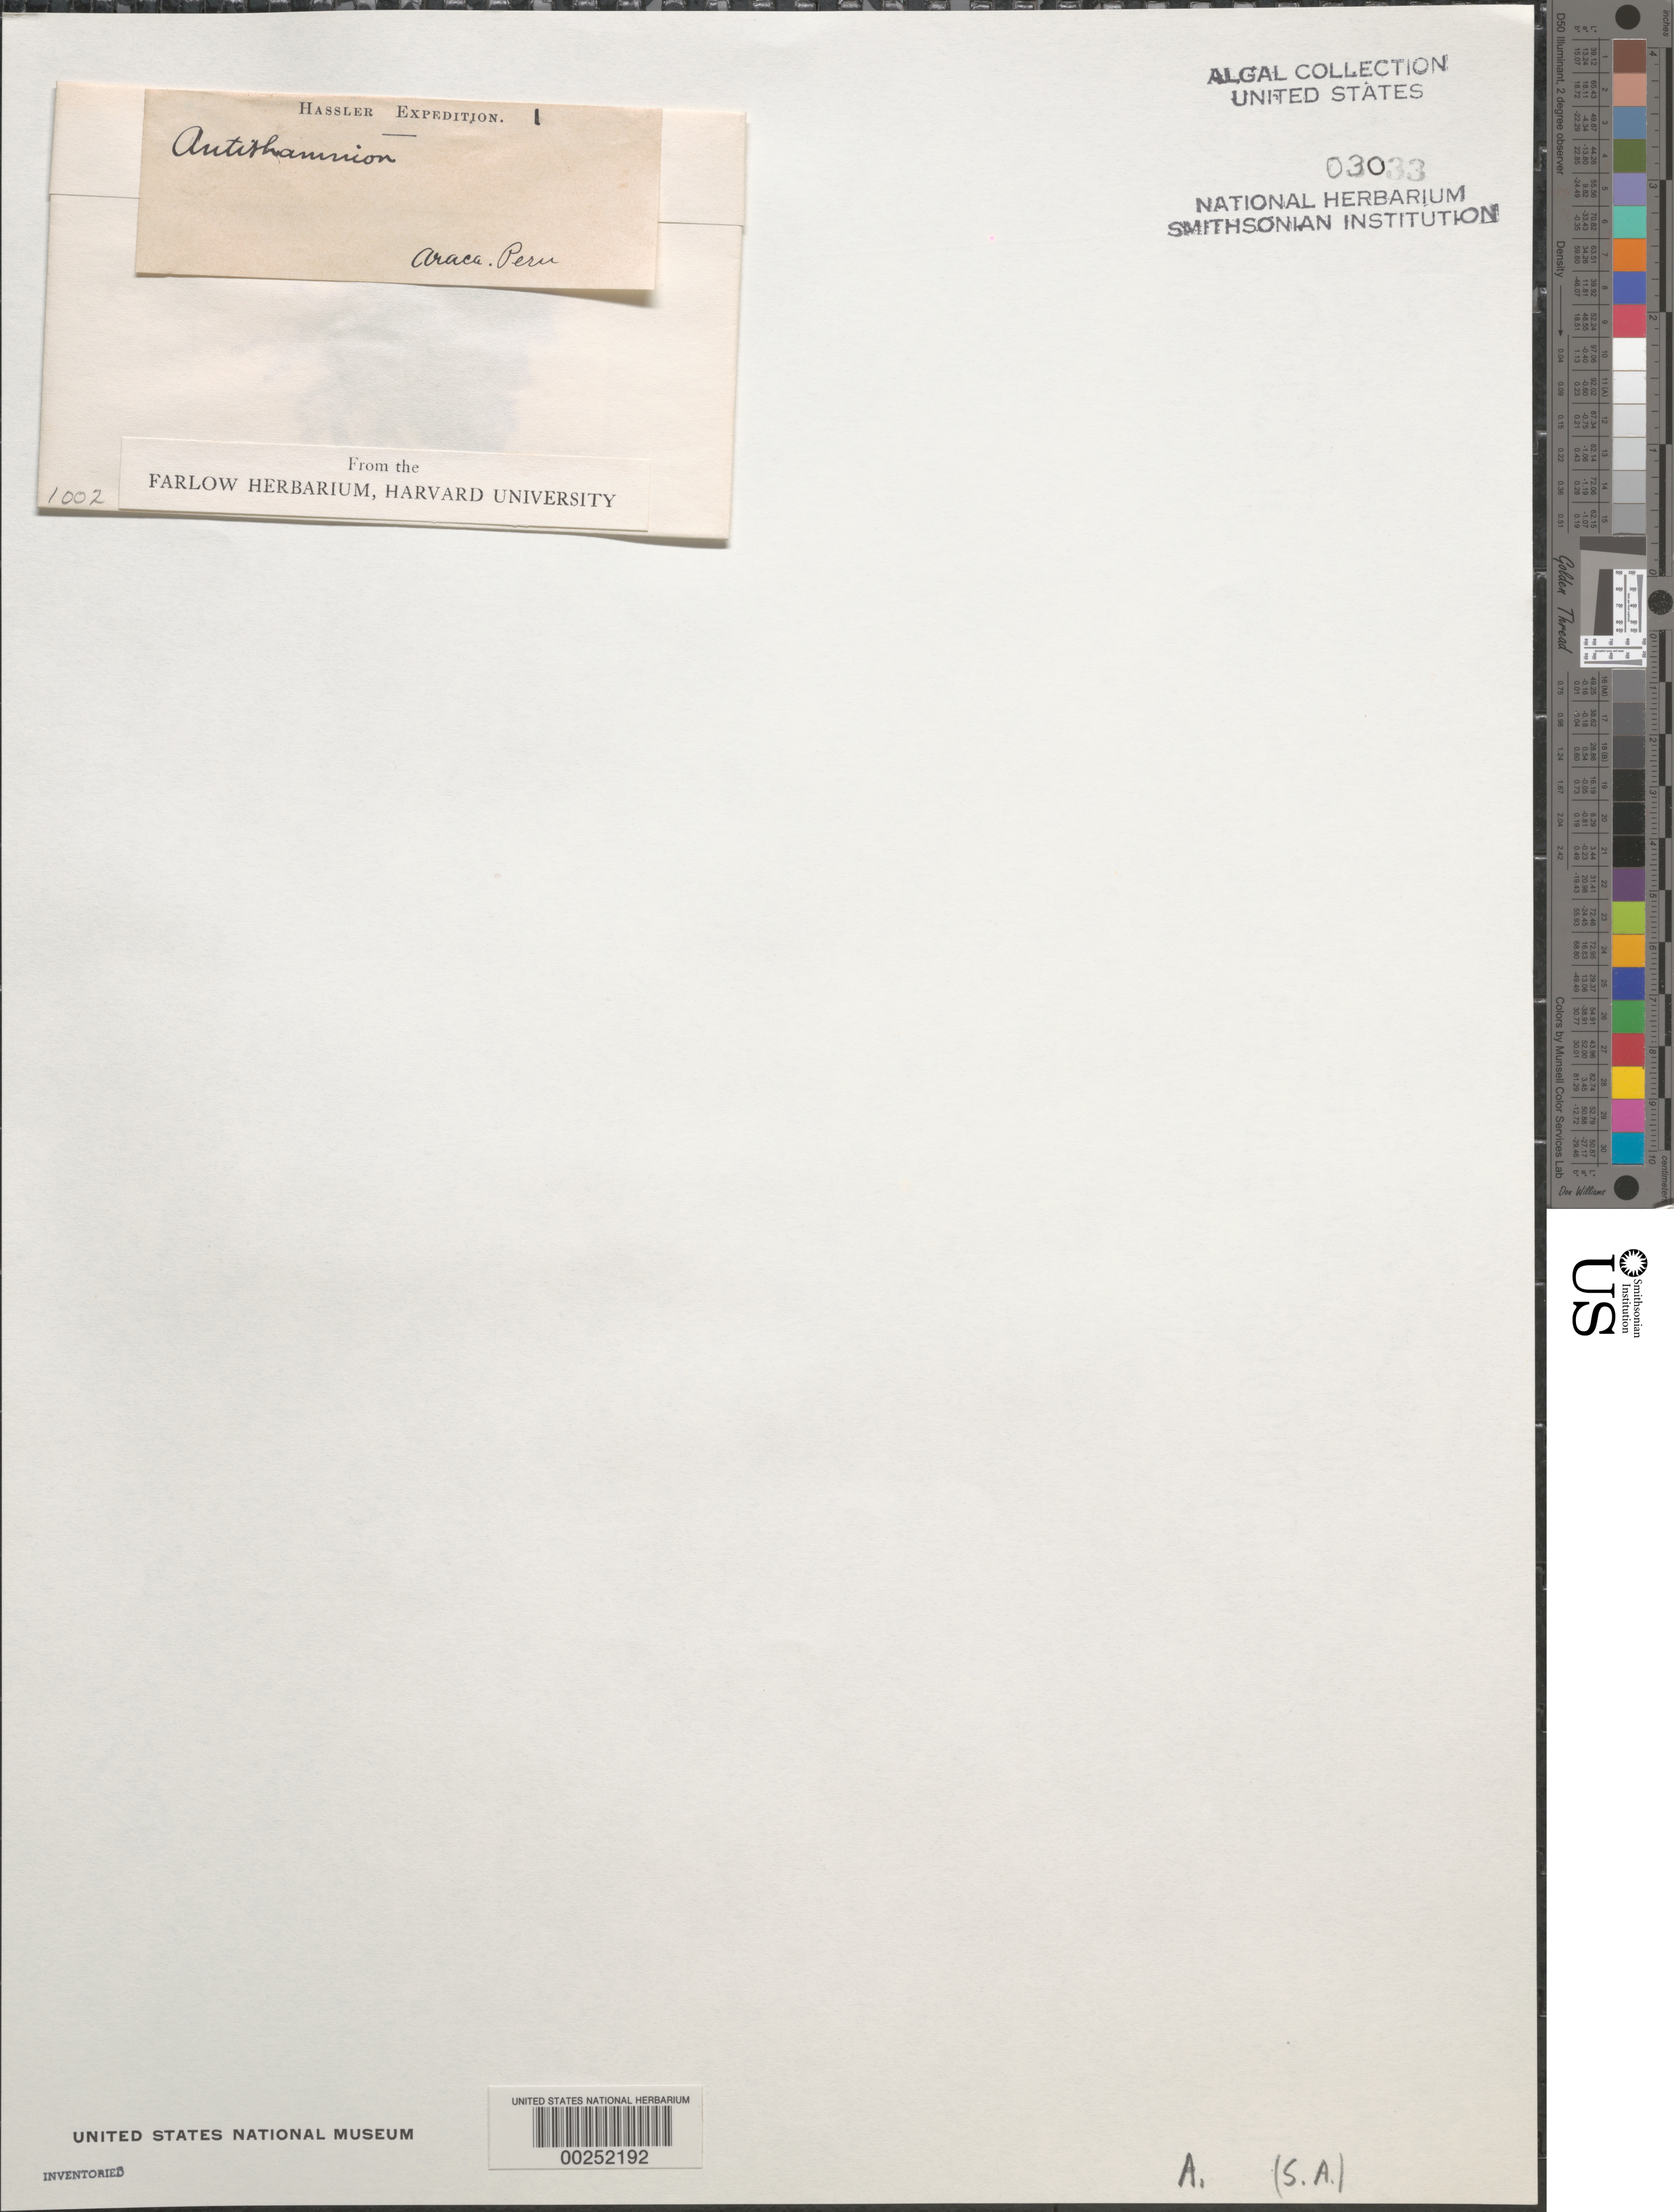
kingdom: Plantae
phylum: Rhodophyta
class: Florideophyceae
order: Ceramiales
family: Ceramiaceae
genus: Antithamnion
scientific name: Antithamnion sp.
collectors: T. Hill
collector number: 1002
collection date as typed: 1872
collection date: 1872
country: Peru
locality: Araca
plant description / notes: Hassler Expedition, 1871-1872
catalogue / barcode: US 3033